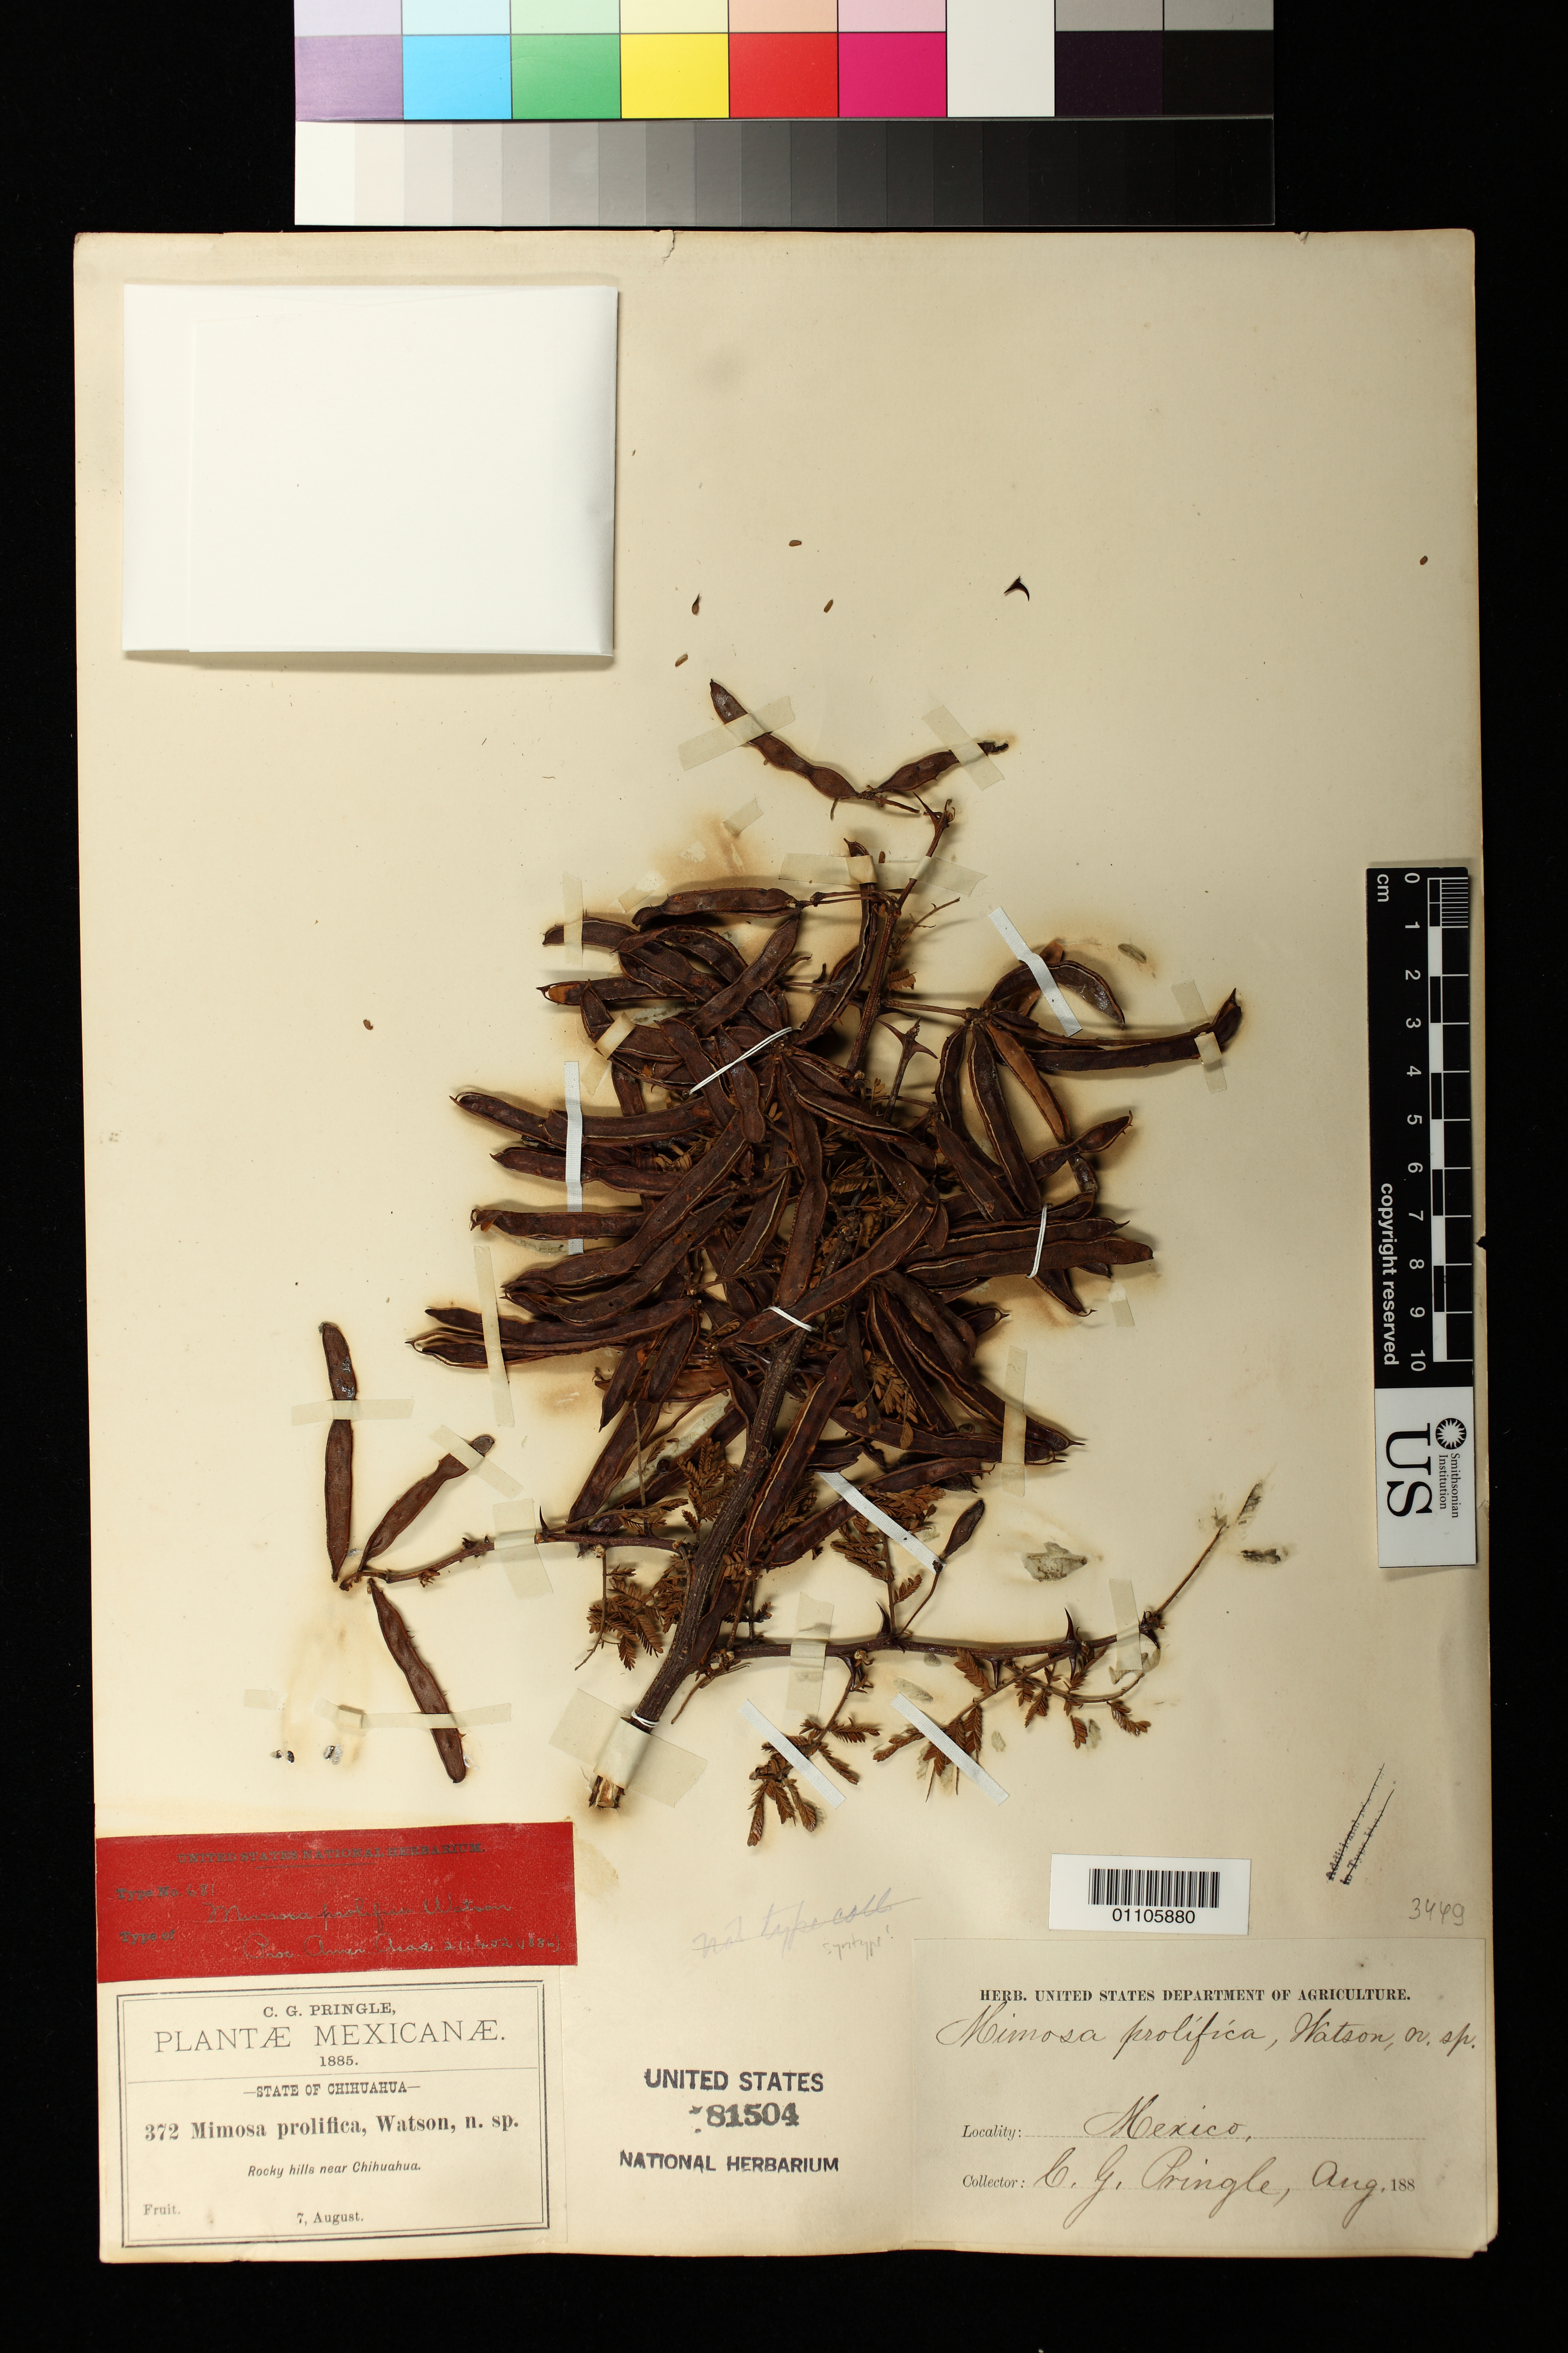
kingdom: Plantae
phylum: Tracheophyta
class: Magnoliopsida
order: Fabales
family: Fabaceae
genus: Mimosa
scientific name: Mimosa prolifica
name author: S. Watson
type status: Isosyntype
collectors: C. G. Pringle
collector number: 372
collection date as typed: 07 Aug 1885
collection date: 1885-08-07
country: Mexico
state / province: Chihuahua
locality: Rocky hills near Chihuahua.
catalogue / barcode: US 81504